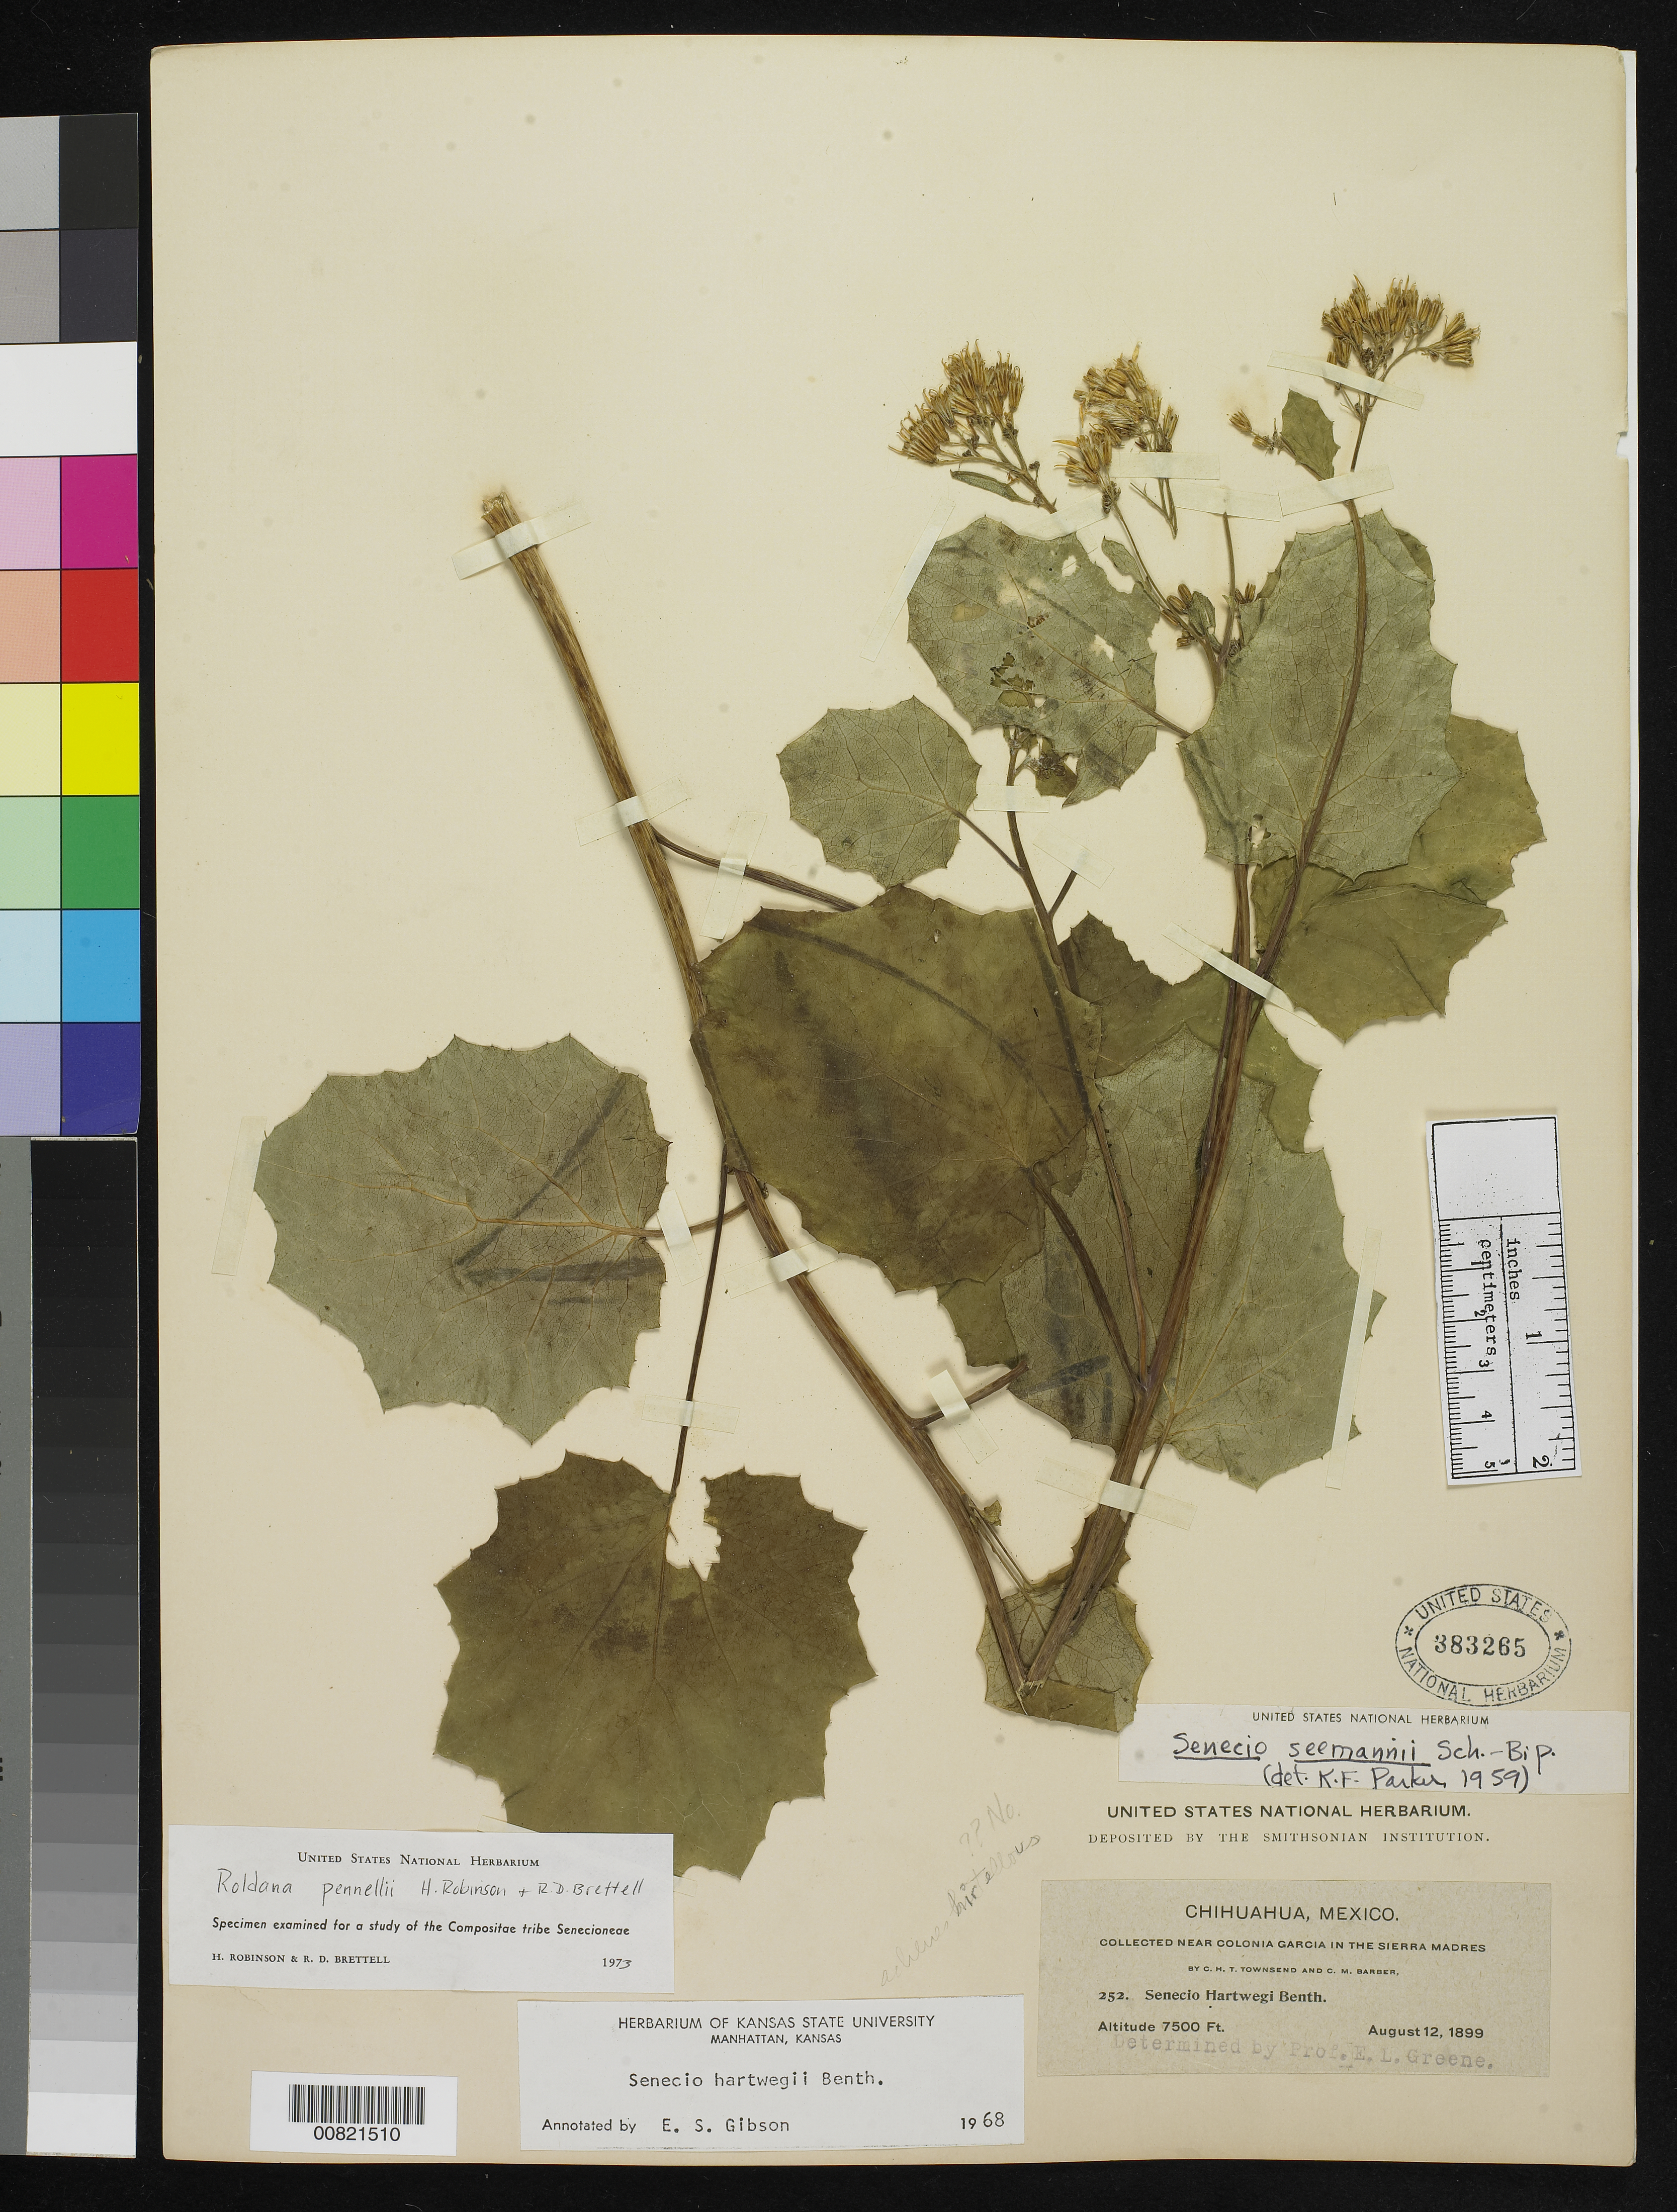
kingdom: Plantae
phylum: Tracheophyta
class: Magnoliopsida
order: Asterales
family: Asteraceae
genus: Roldana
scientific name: Roldana pennellii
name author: H. Rob. & Brettell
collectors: C. H. T. Townsend & C. Barber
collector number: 252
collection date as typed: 12 Aug 1899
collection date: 1899-08-12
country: Mexico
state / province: Chihuahua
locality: Near Colonia García in the Sierra Madre, Chihuahua.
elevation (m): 2286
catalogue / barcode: US 383265